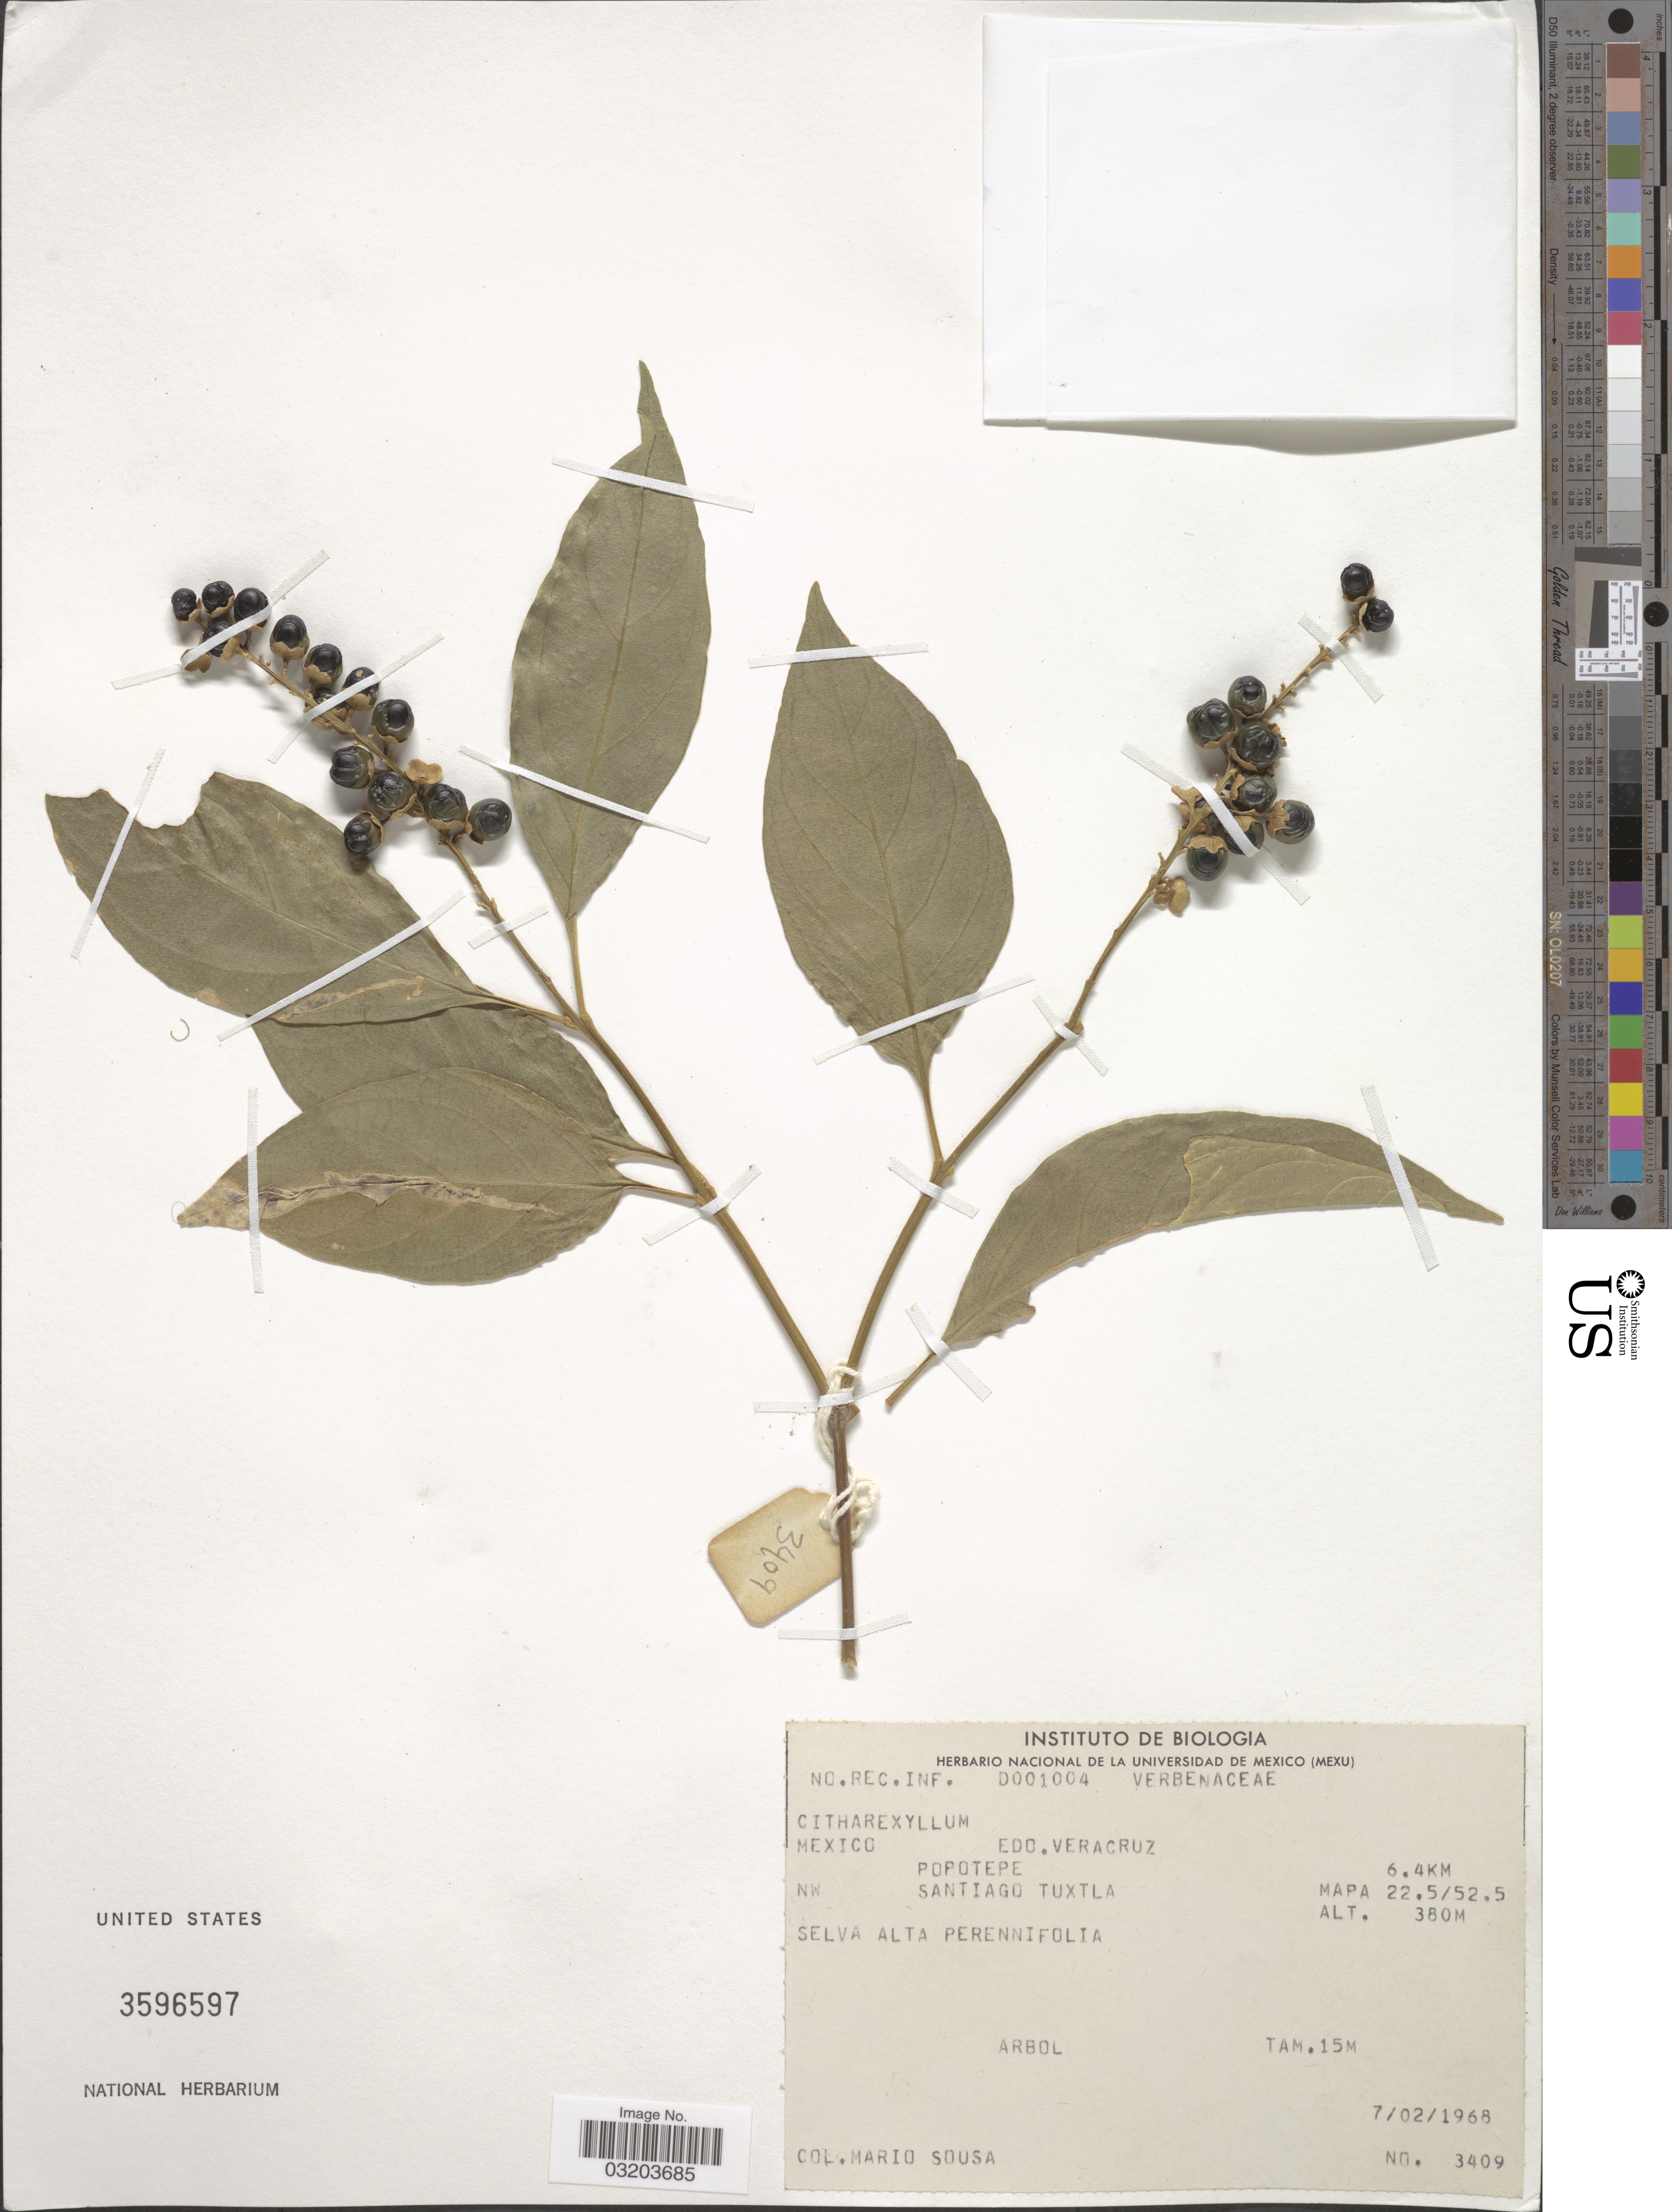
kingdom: Plantae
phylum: Tracheophyta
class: Magnoliopsida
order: Lamiales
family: Verbenaceae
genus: Citharexylum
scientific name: Citharexylum sp.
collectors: M. Sousa S.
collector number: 3409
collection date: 1968-02-07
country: Mexico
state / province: Veracruz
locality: Edo. Veracruz. Popotepe 6.4 Km NW Santiago Tuxtla. Mapa 22.4/ 52.5.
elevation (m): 380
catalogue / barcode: US 3596597